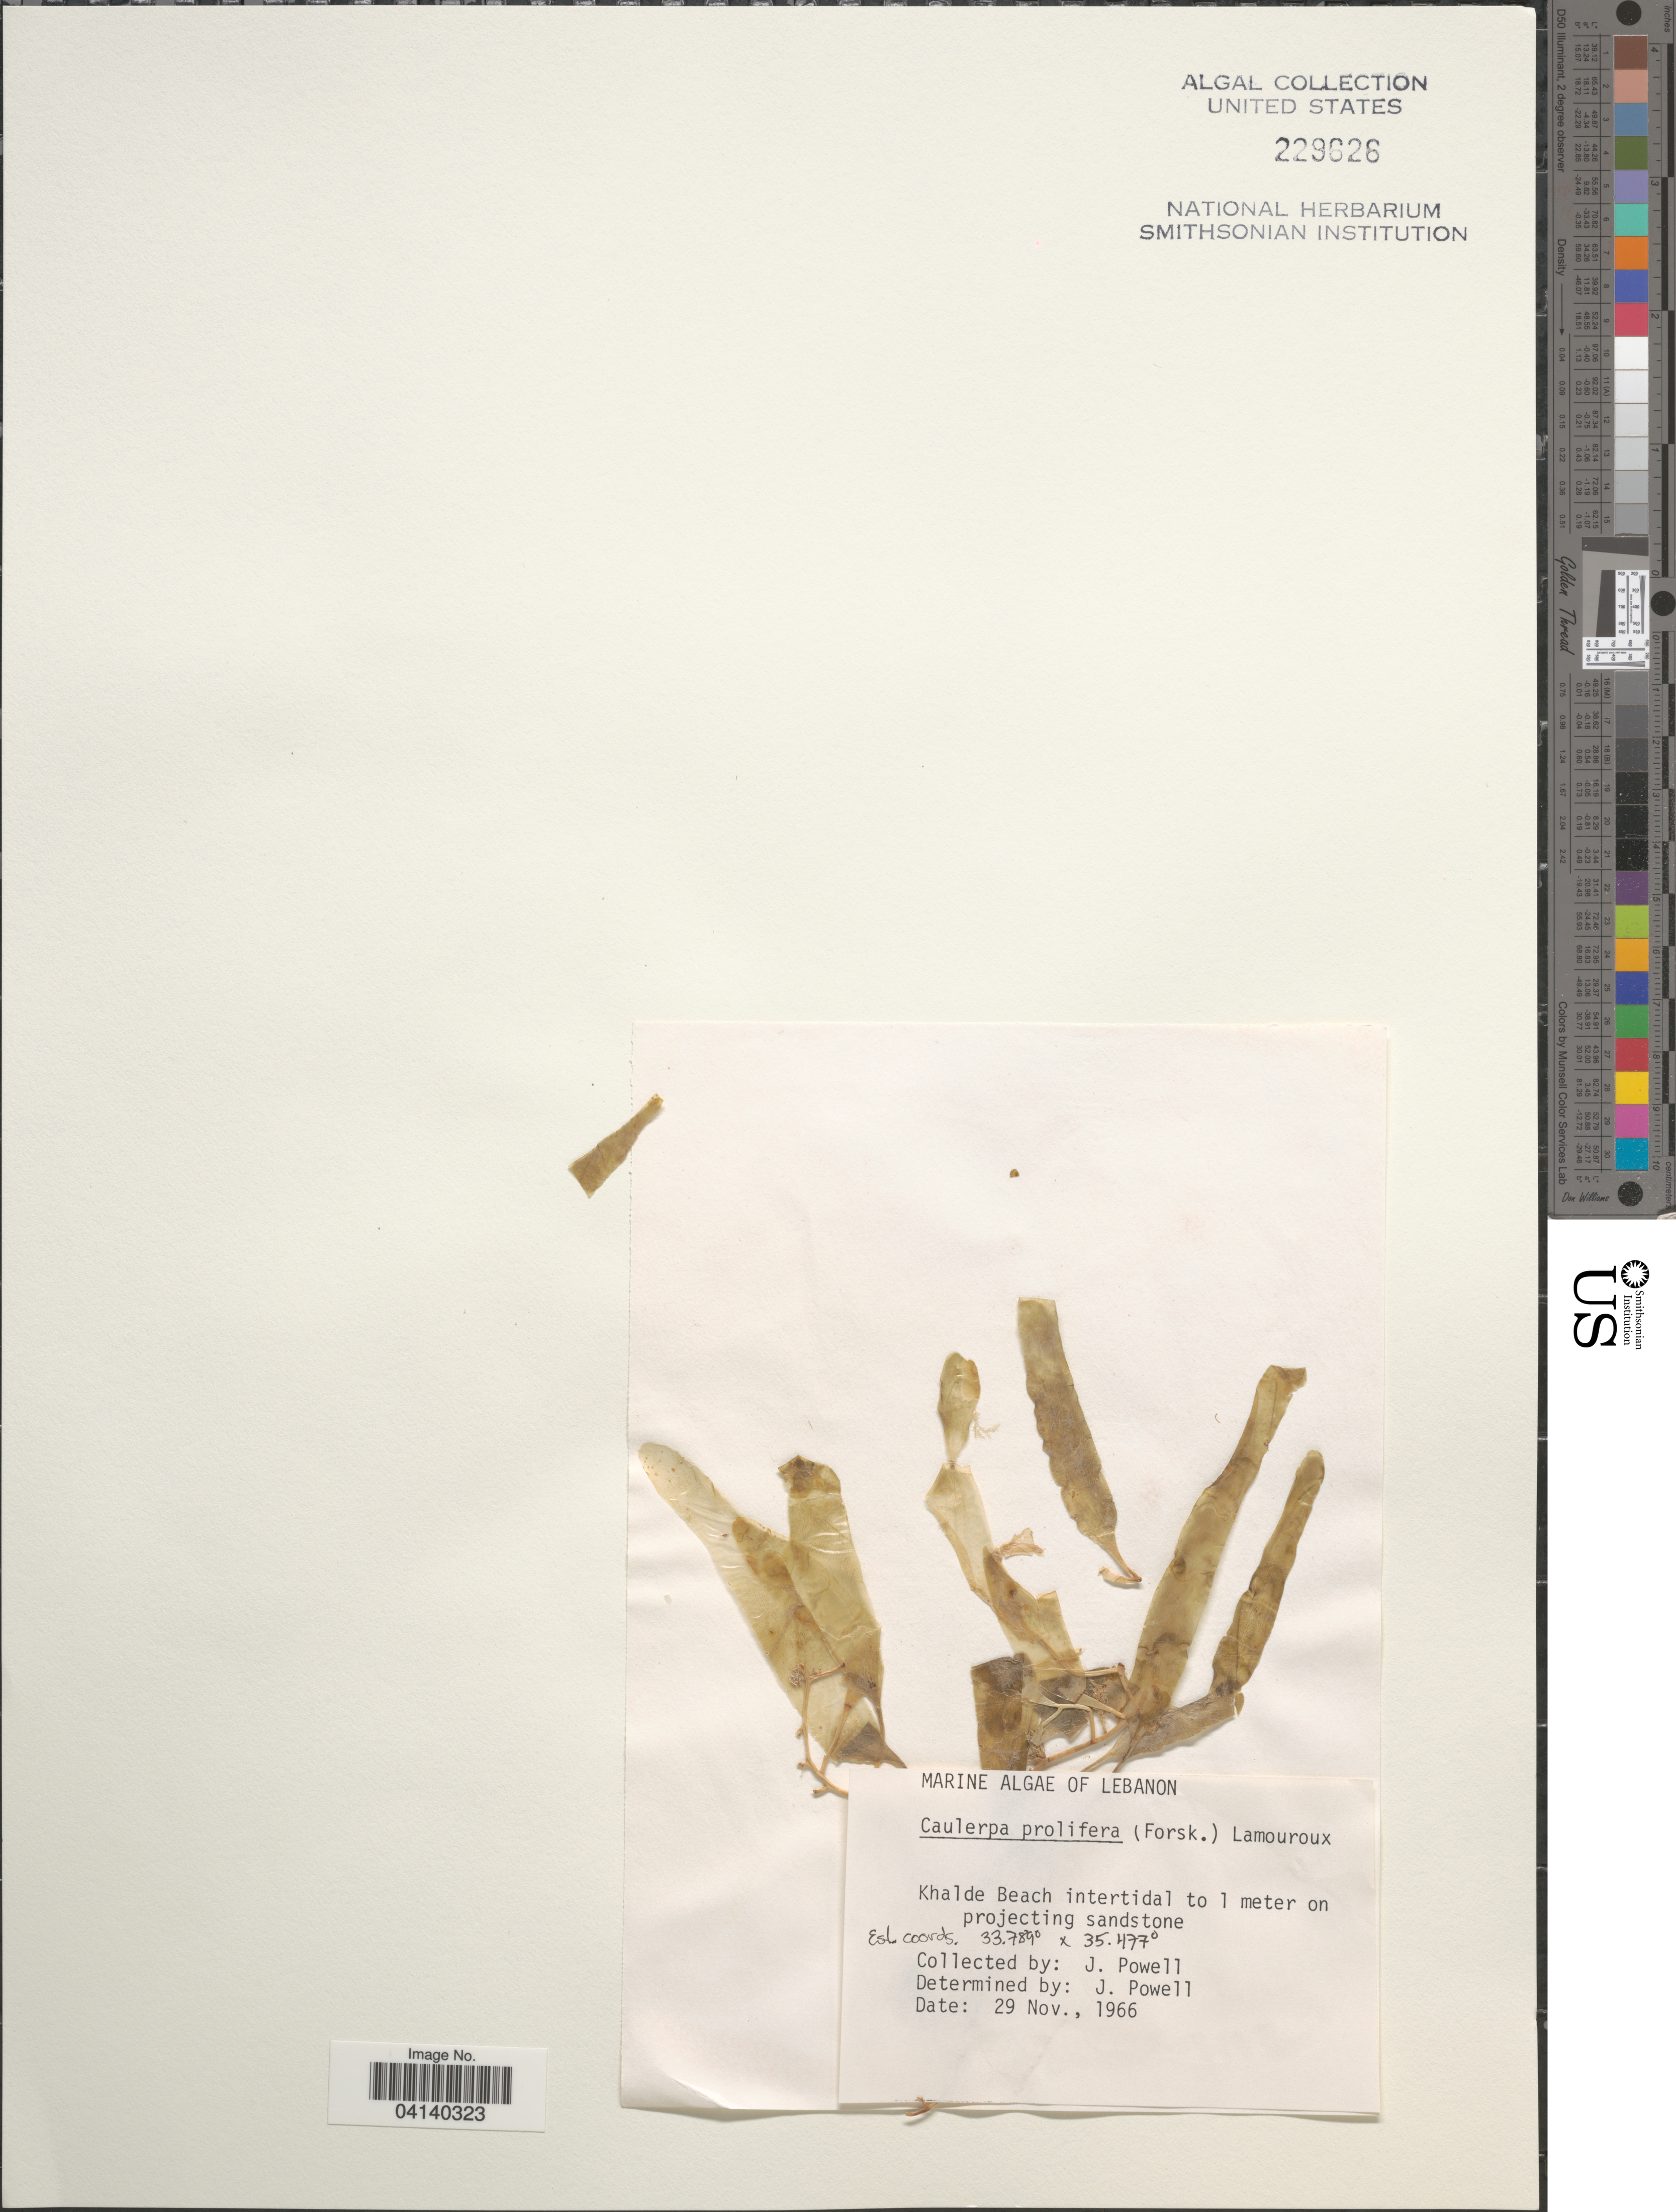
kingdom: Plantae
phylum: Chlorophyta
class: Ulvophyceae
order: Bryopsidales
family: Caulerpaceae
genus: Caulerpa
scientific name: Caulerpa prolifera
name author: (Forssk.) J.V.Lamouroux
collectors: J. Powell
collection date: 1966-11-29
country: Lebanon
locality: Khalde Beach intertidal to 1 meter on projecting sandstone.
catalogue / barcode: US 229626